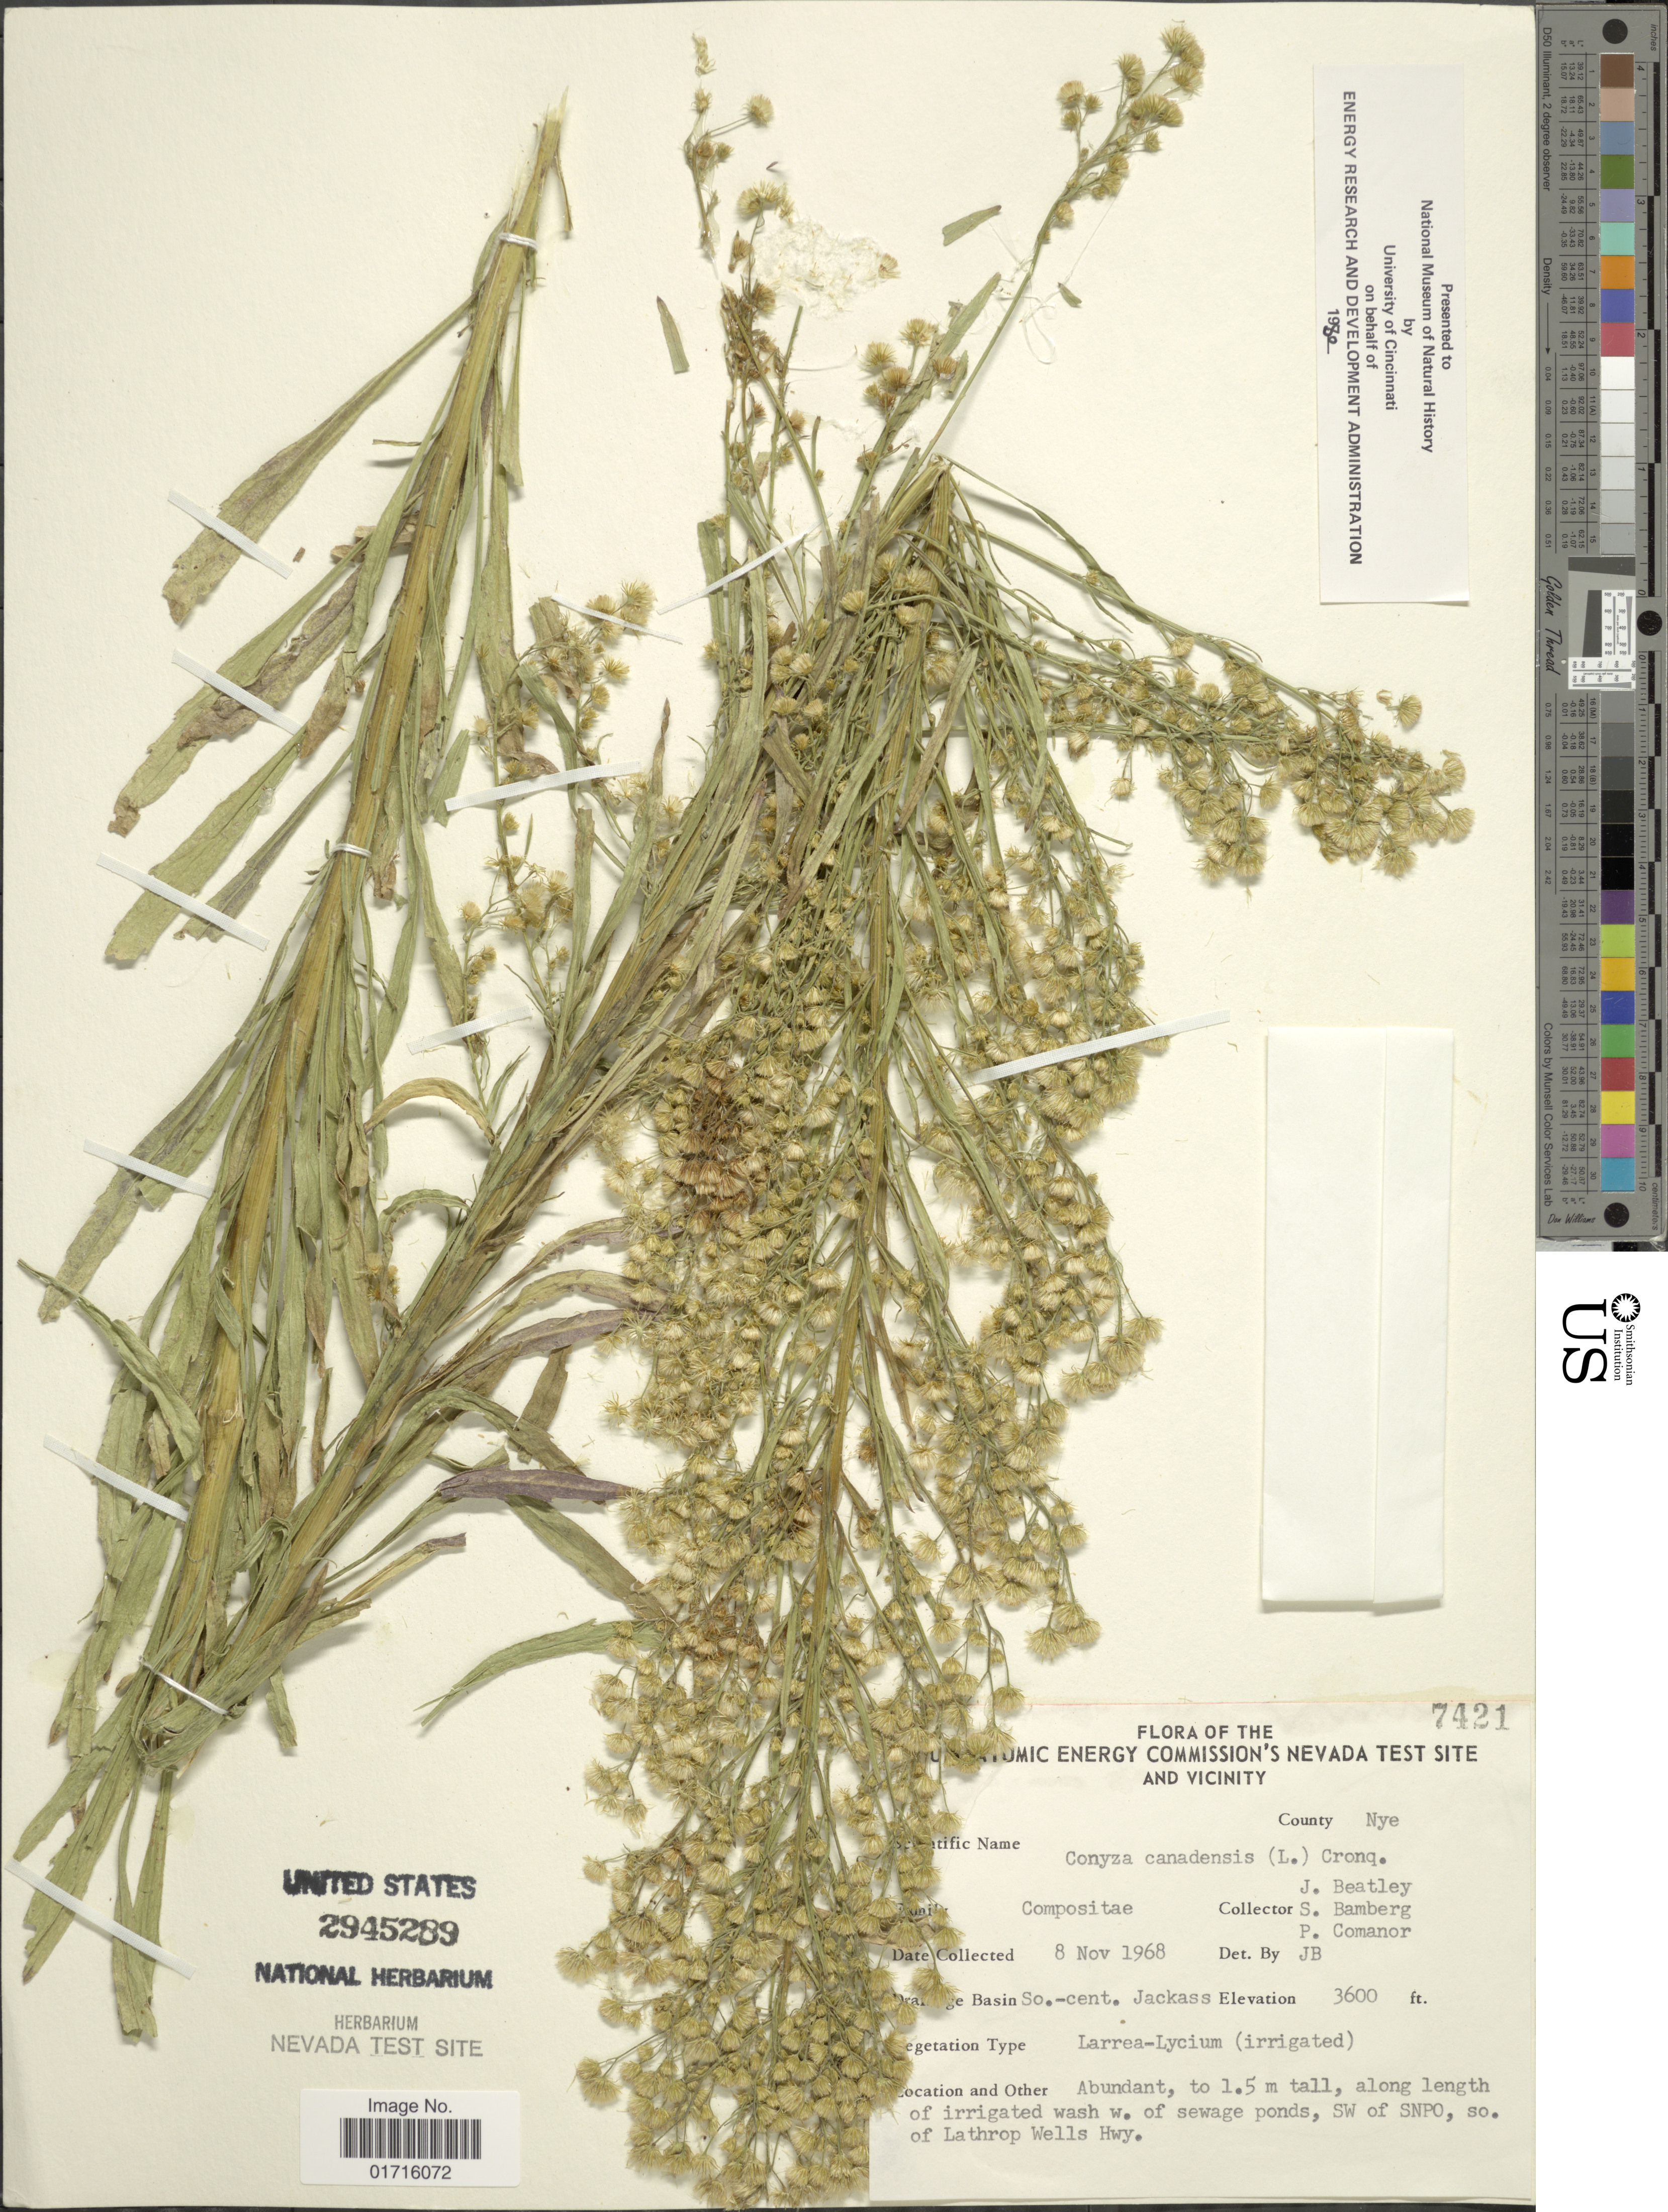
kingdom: Plantae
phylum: Tracheophyta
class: Magnoliopsida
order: Asterales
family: Asteraceae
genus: Conyza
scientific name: Conyza canadensis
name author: (L.) Cronq.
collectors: J. C. Beatley, S. Bamberg & P. Comanor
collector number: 7421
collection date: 1968-11-08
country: United States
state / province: Nevada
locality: U.S. Atomic Energy Commision's Nevada Test Site and vicinity, County Nye, So. cent. Jackass, SW of SNPO, so. of Lathrop Wells Hwy.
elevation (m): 1097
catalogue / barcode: US 2945289